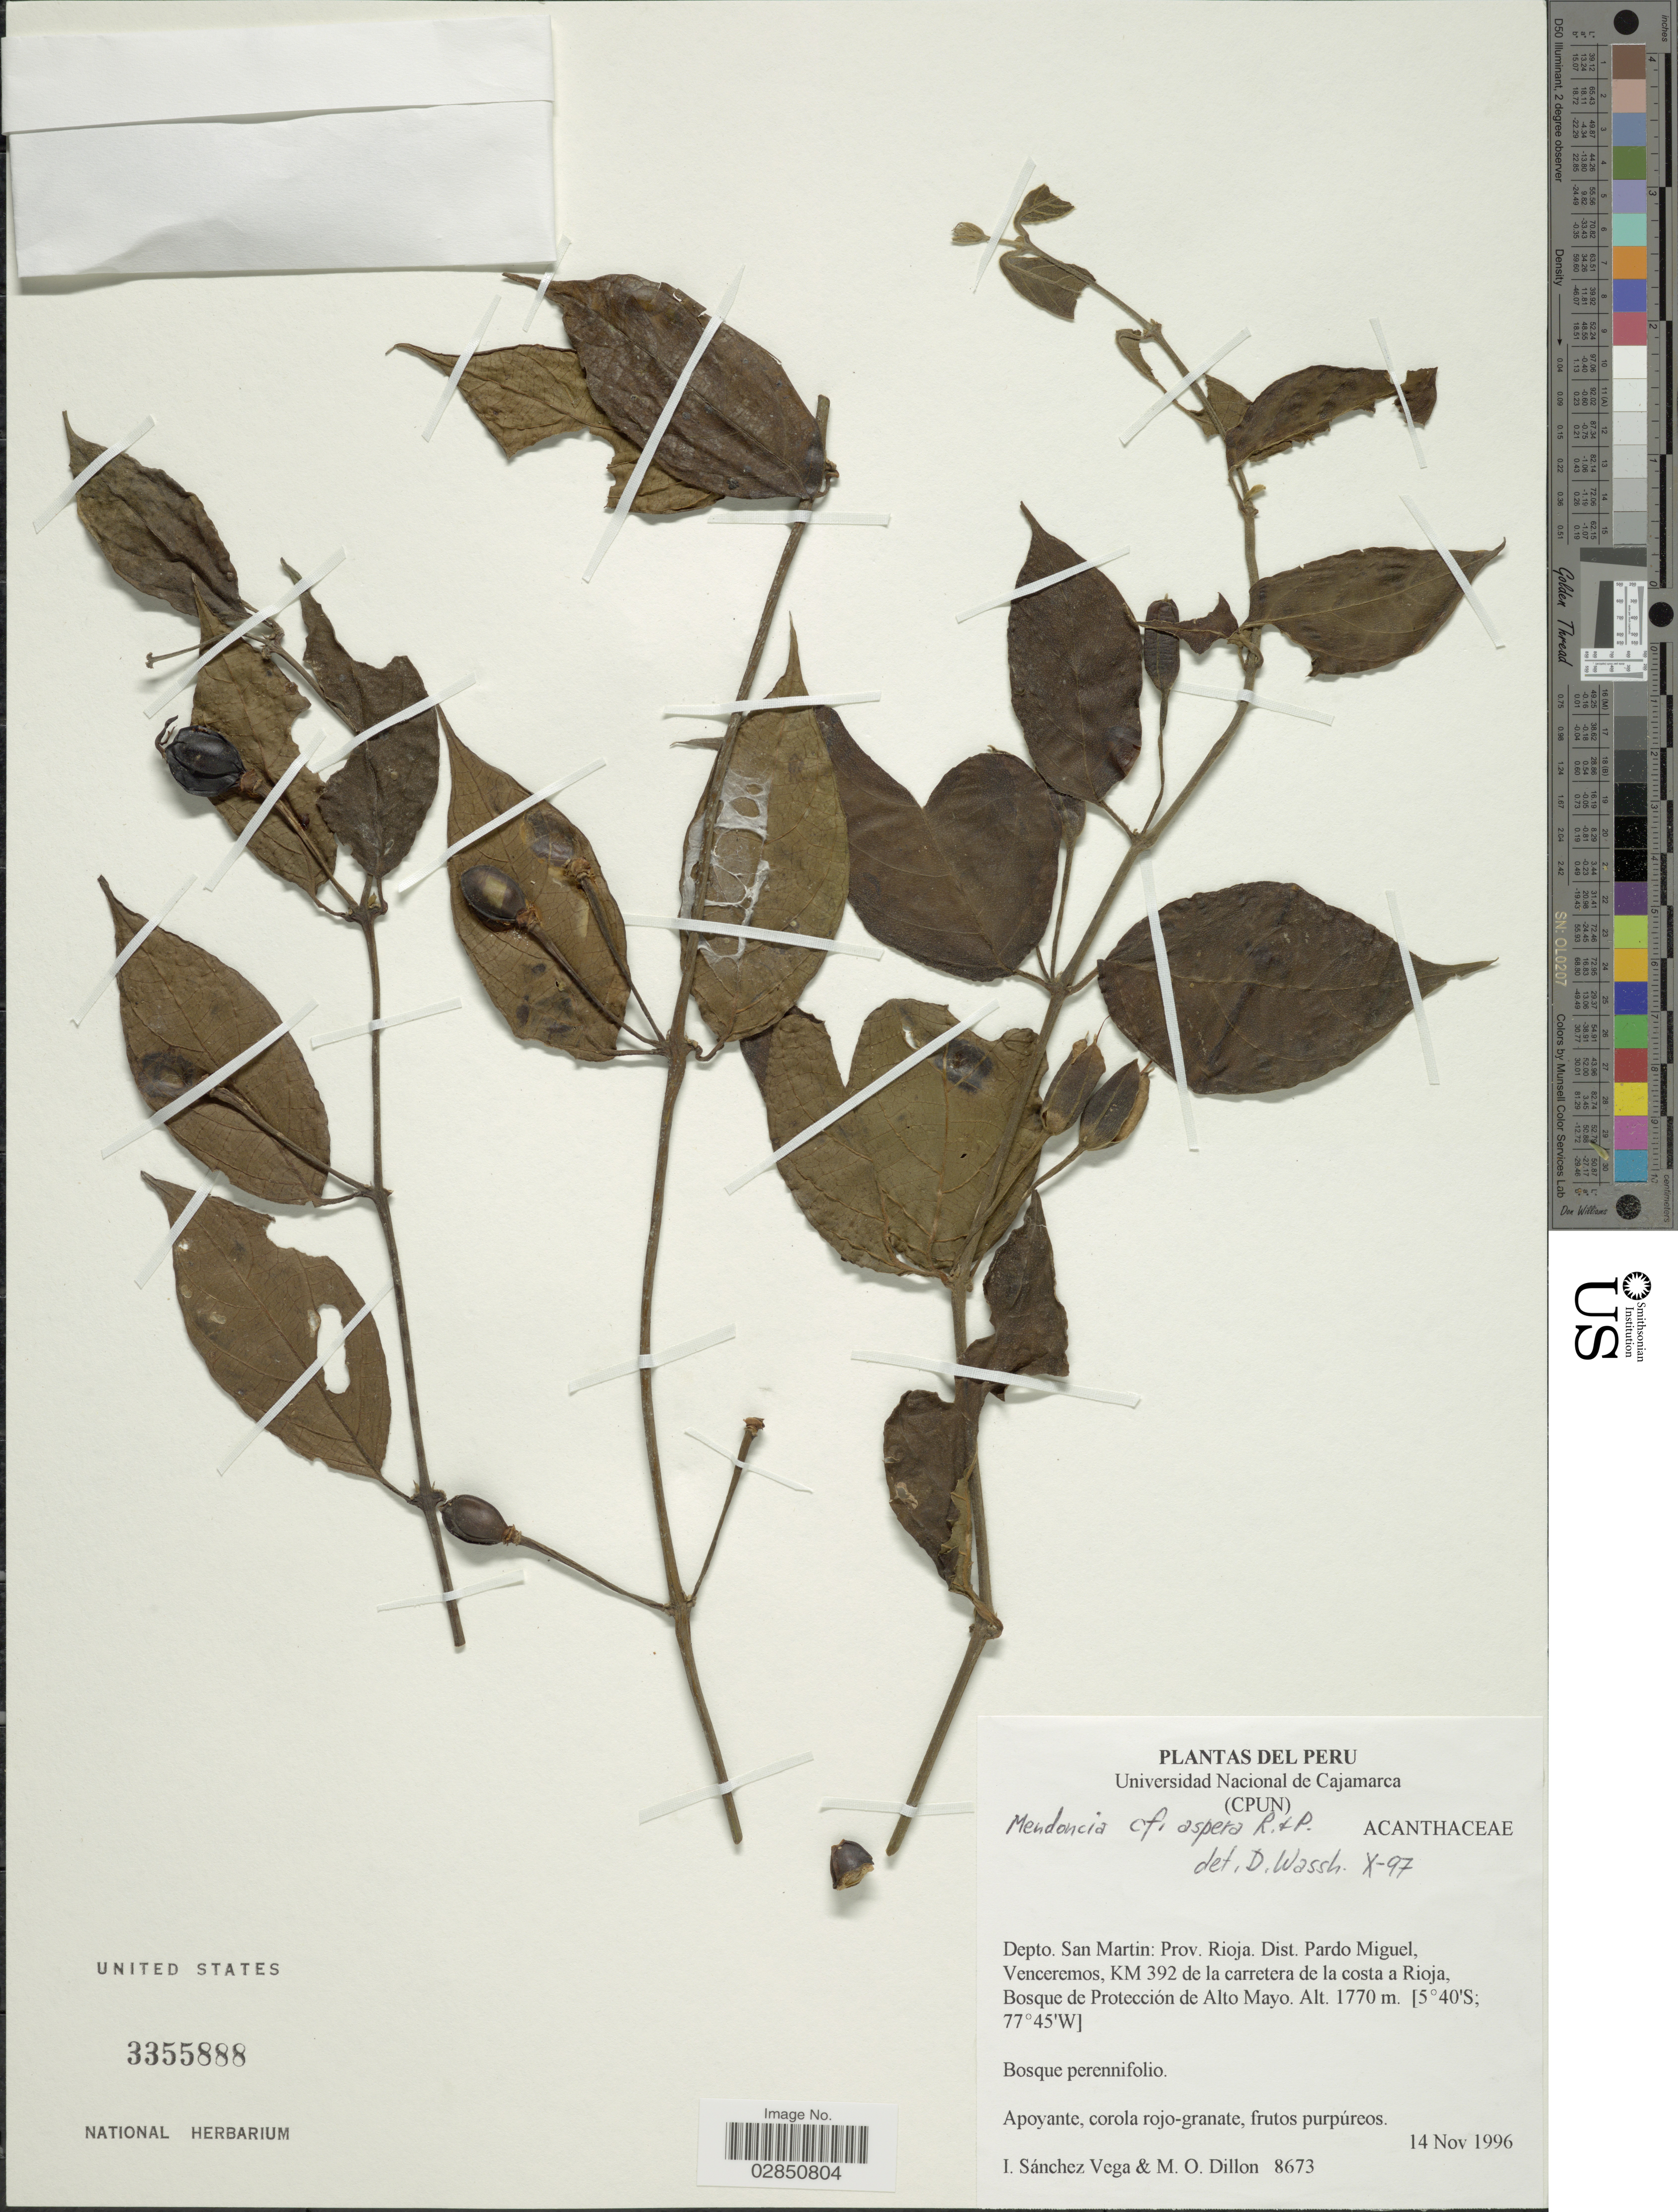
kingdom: Plantae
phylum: Tracheophyta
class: Magnoliopsida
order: Lamiales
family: Acanthaceae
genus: Mendoncia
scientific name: Mendoncia aspera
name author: (Ruiz & Pav.) Nees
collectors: I. Sánchez Vega & M. O. Dillon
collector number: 8673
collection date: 1996-11-14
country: Peru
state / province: San Martín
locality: Depto. San Martin: Prov. Rioja. Dist. Pardo Miguel, Venceremos, KM 392 de la carretera de la costa a Rioja, Bosque de Protección de Alto Mayo.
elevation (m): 1770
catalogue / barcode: US 3355888